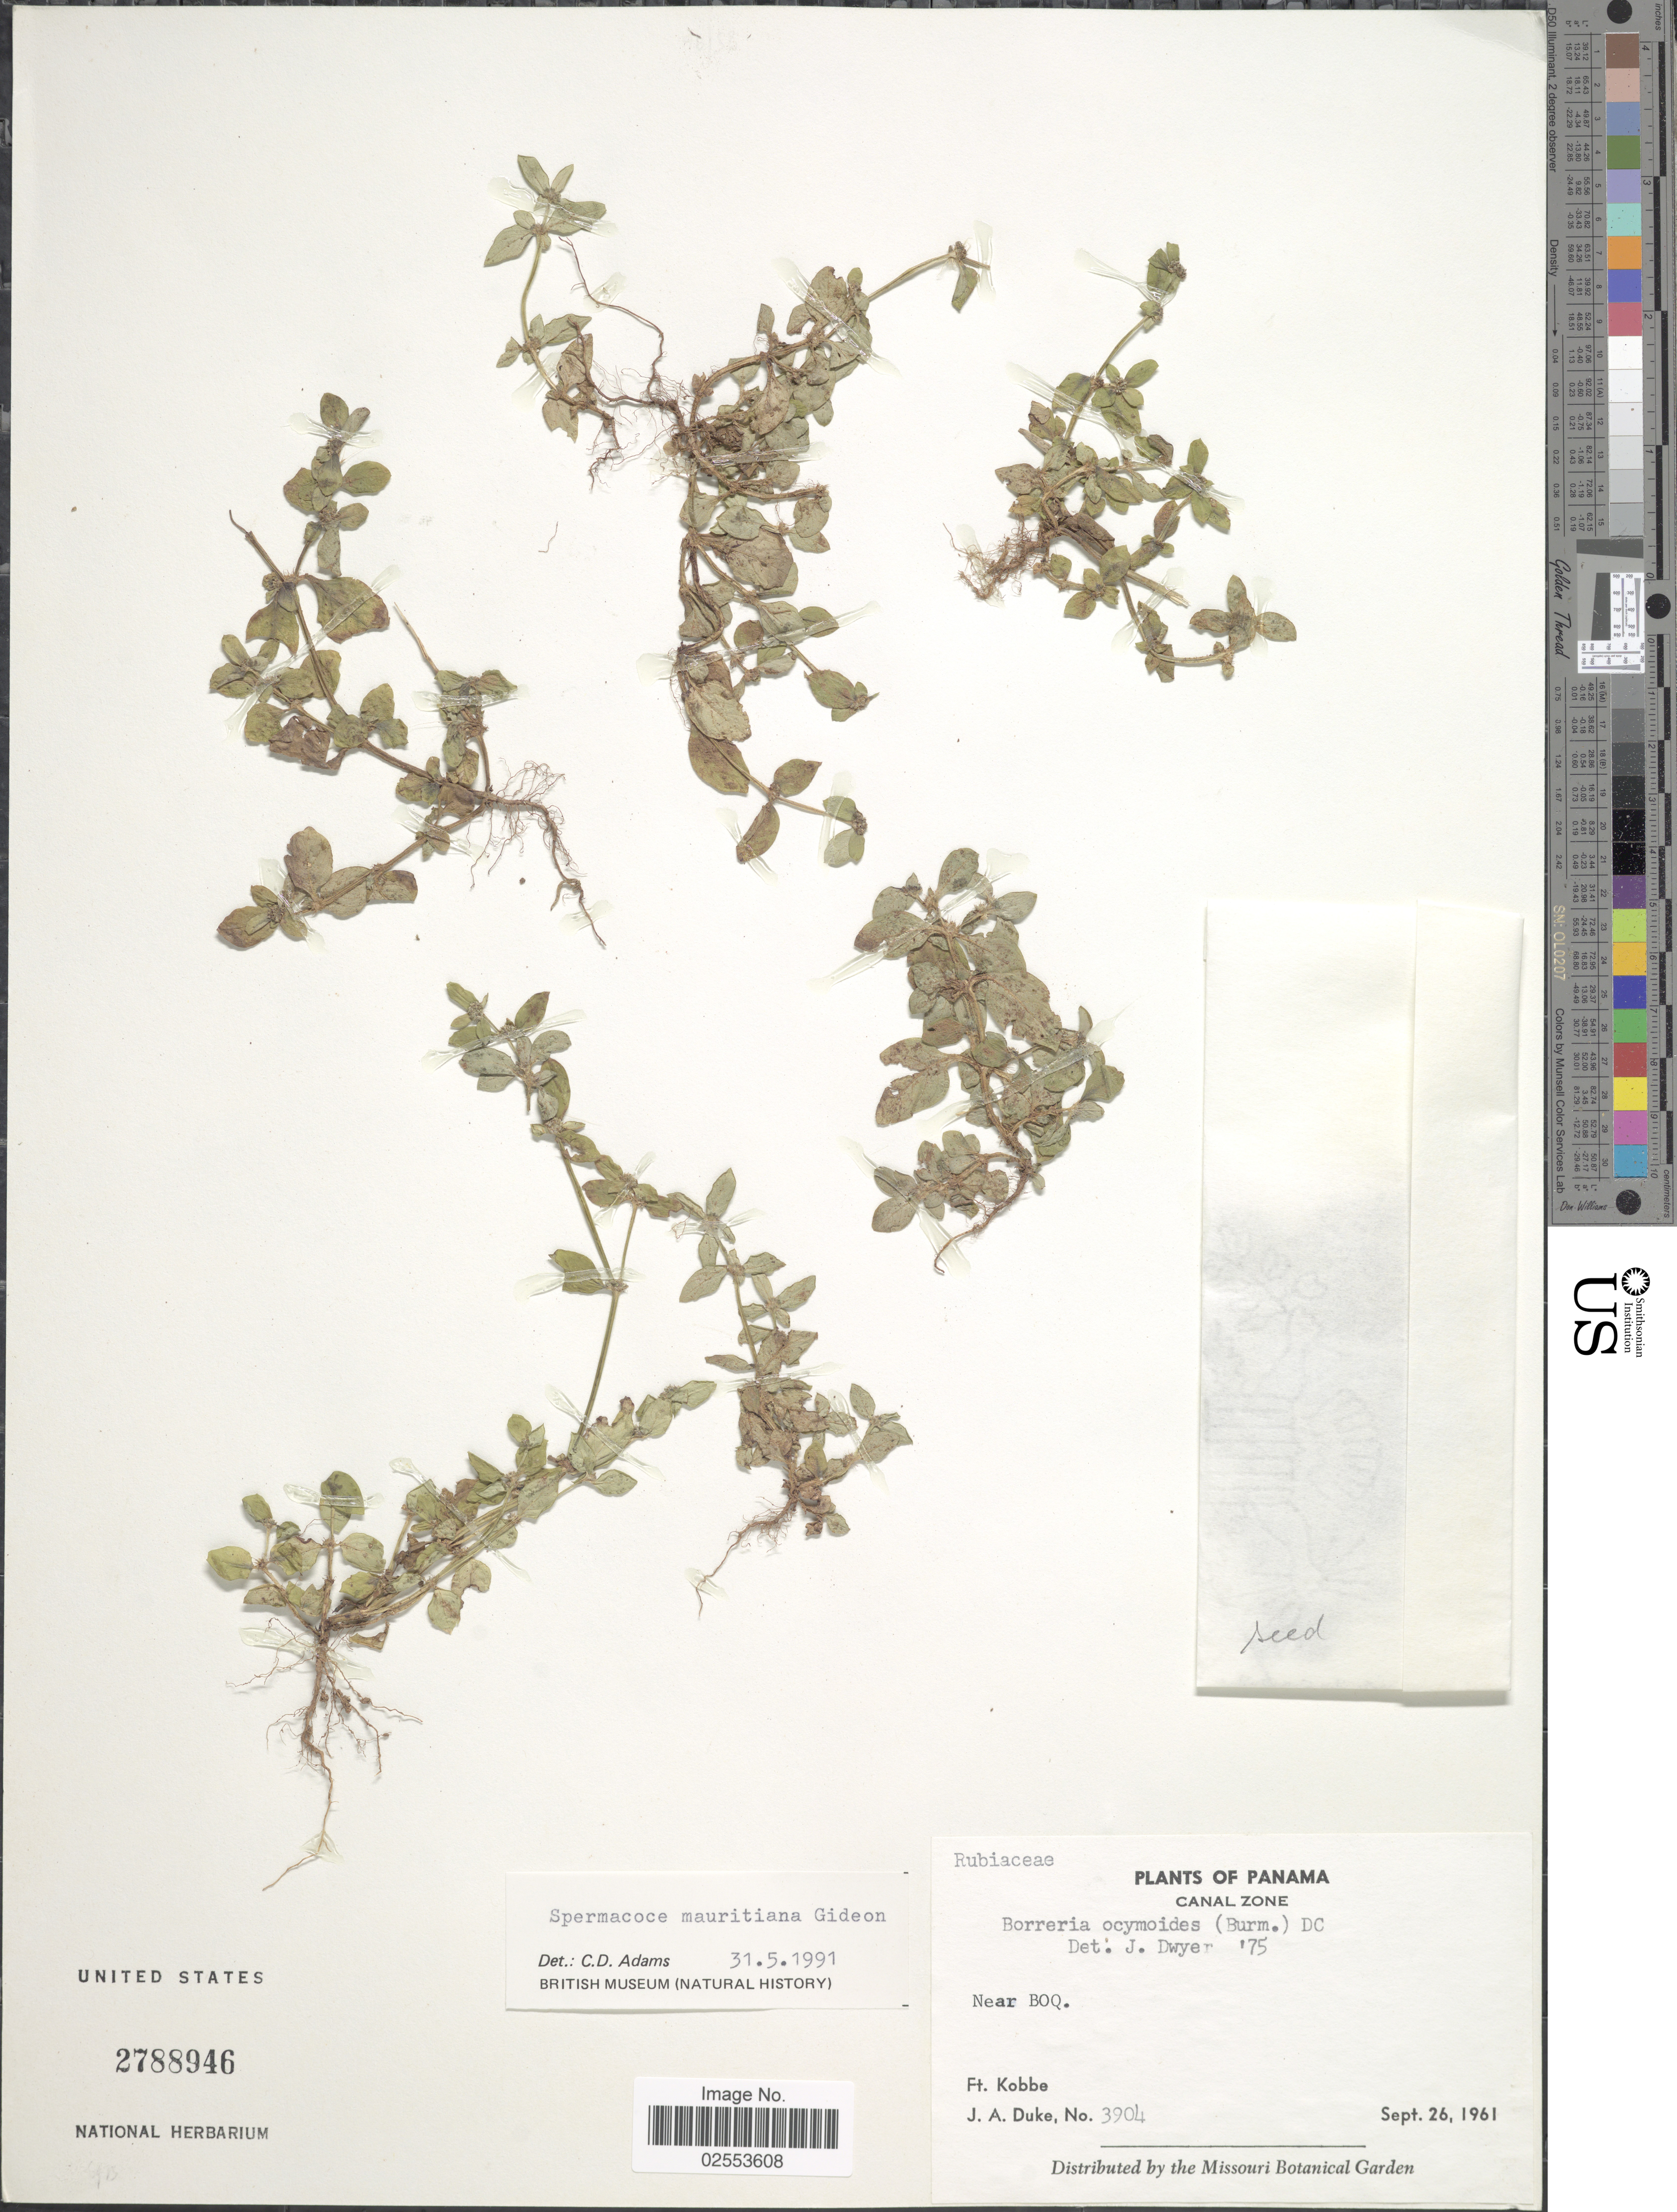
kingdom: Plantae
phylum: Tracheophyta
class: Magnoliopsida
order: Gentianales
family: Rubiaceae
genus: Spermacoce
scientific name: Spermacoce mauritiana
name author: Gideon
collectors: J. A. Duke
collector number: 3904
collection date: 1961-09-26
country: Panama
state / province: Colón / Panamá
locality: Canal Zone. Near Boq. Ft. Kobbe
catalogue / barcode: US 2788946